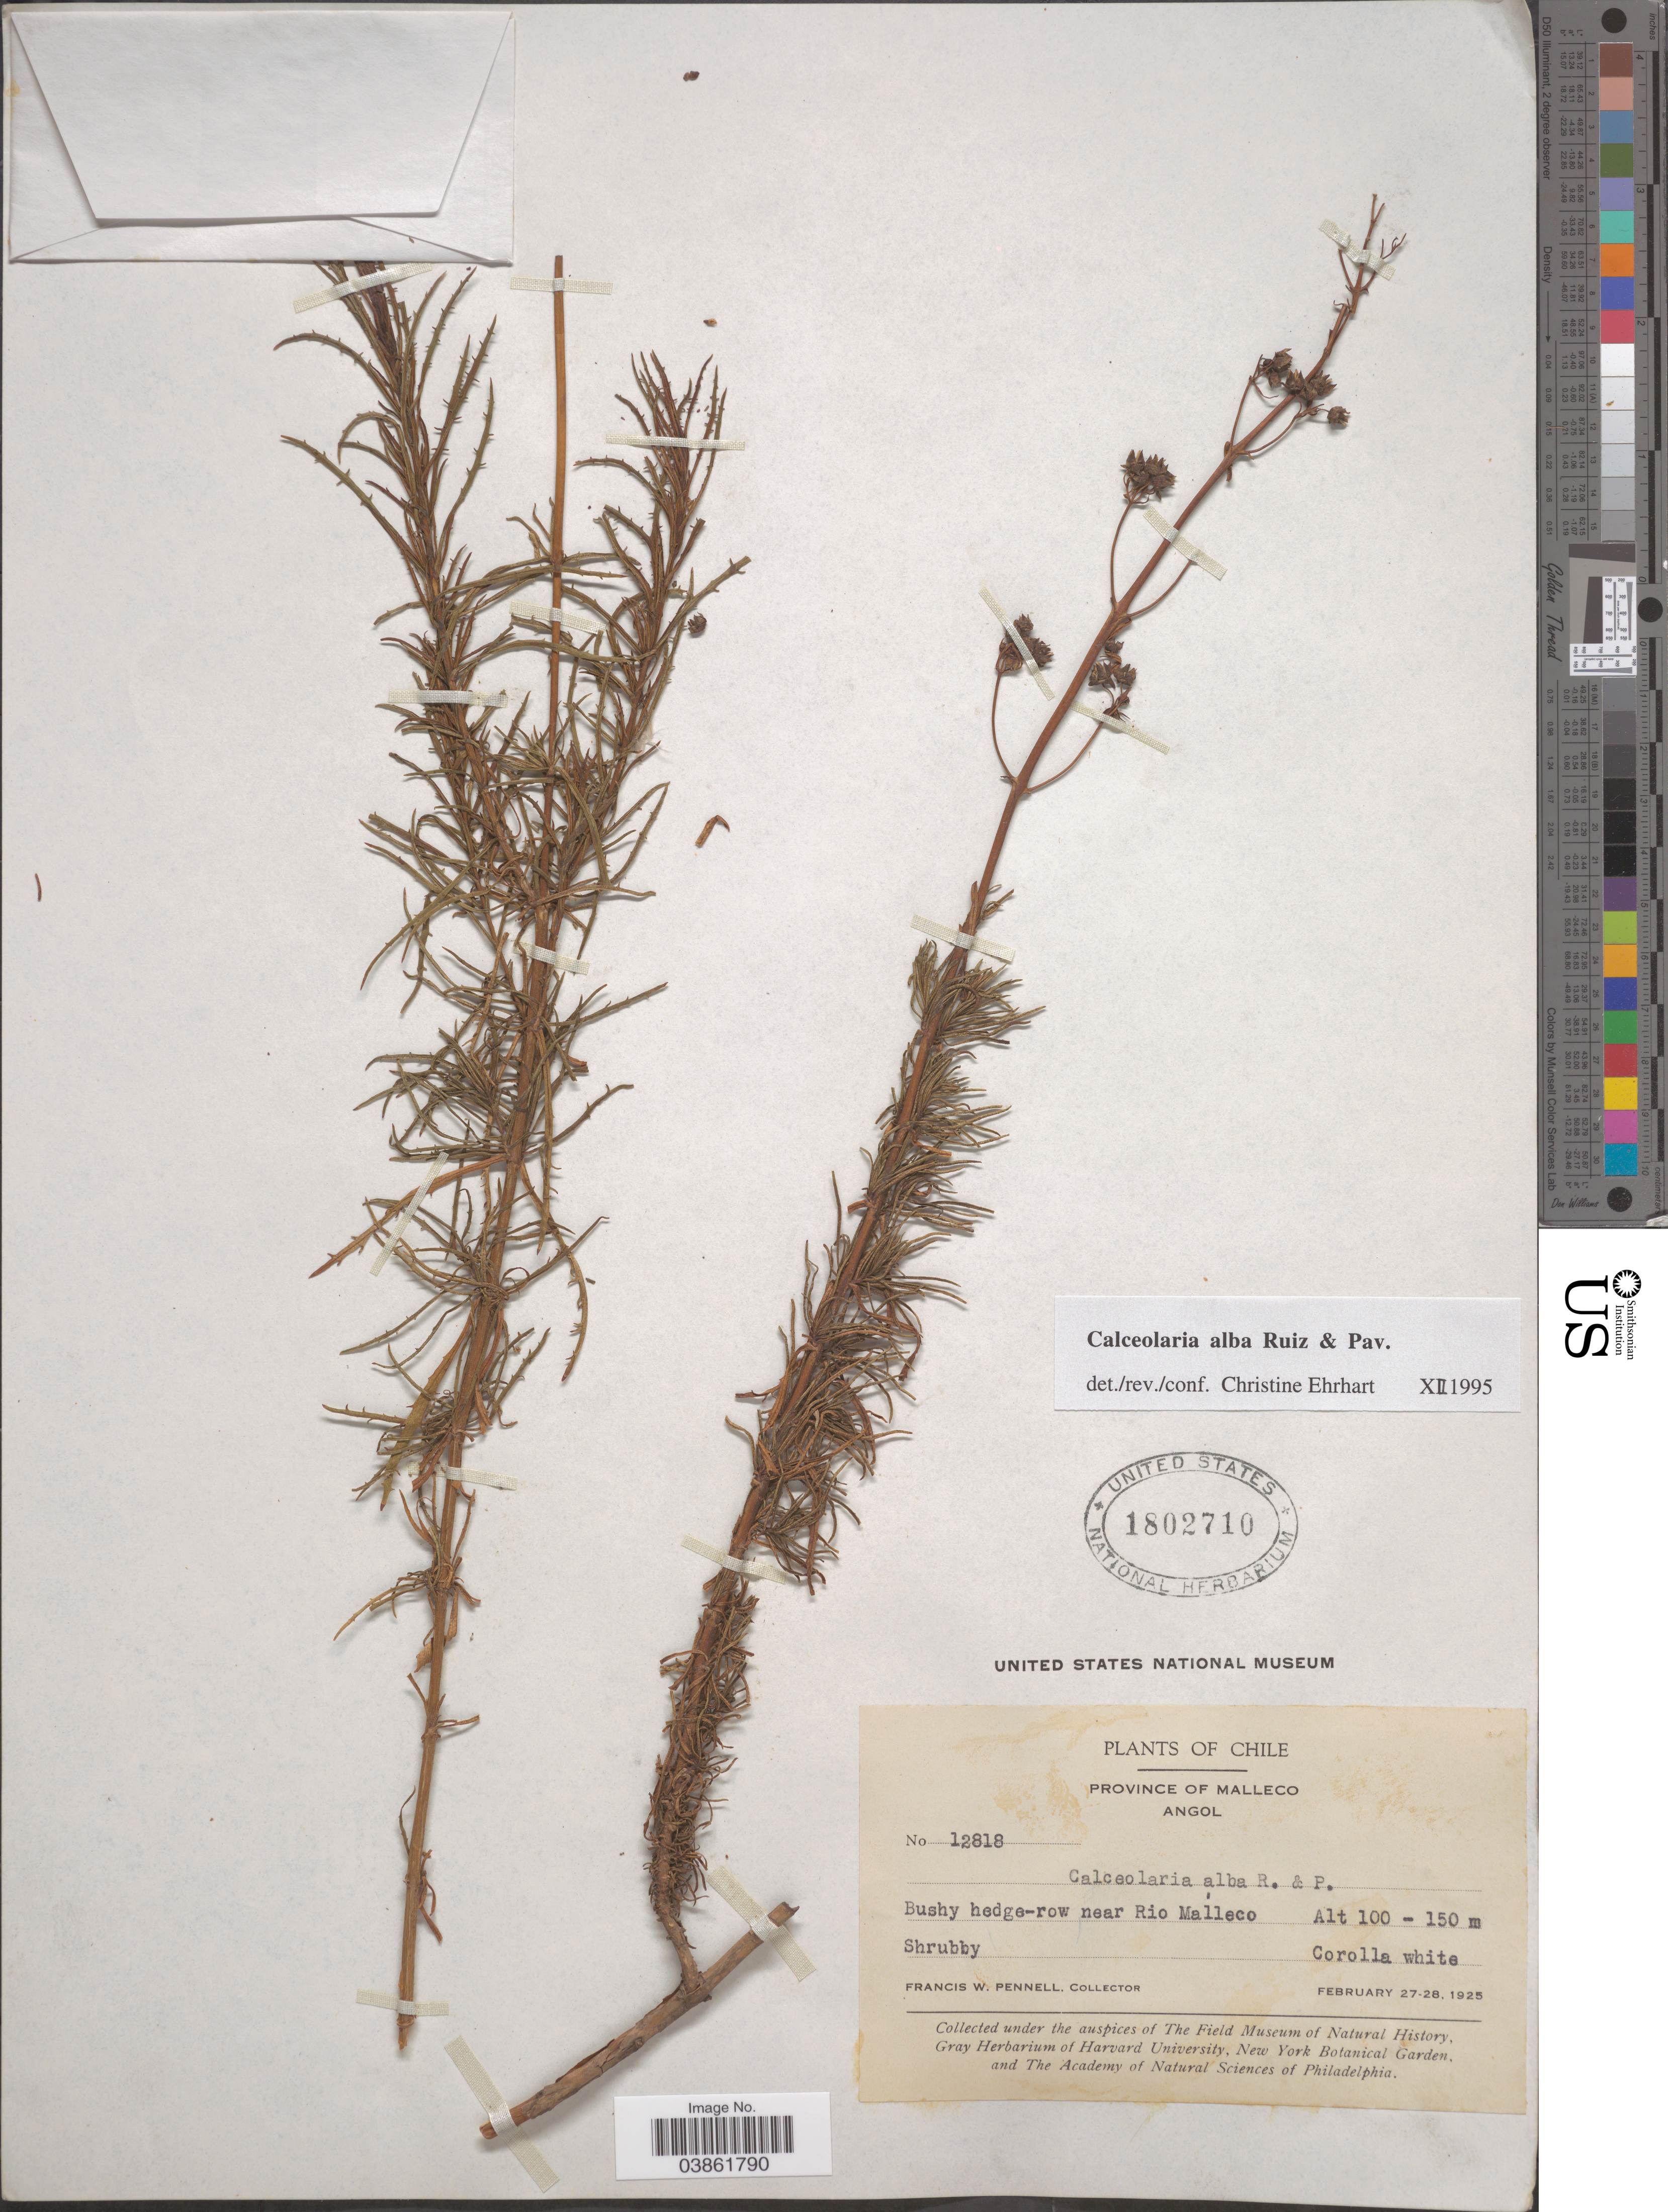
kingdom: Plantae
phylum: Tracheophyta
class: Magnoliopsida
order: Lamiales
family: Calceolariaceae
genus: Calceolaria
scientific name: Calceolaria alba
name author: Ruiz & Pav.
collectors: F. W. Pennell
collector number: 12818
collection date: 1925-02-27/1925-02-28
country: Chile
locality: Province of Malleco. Angol. Near Rio Malleco.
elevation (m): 100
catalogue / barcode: US 1802710